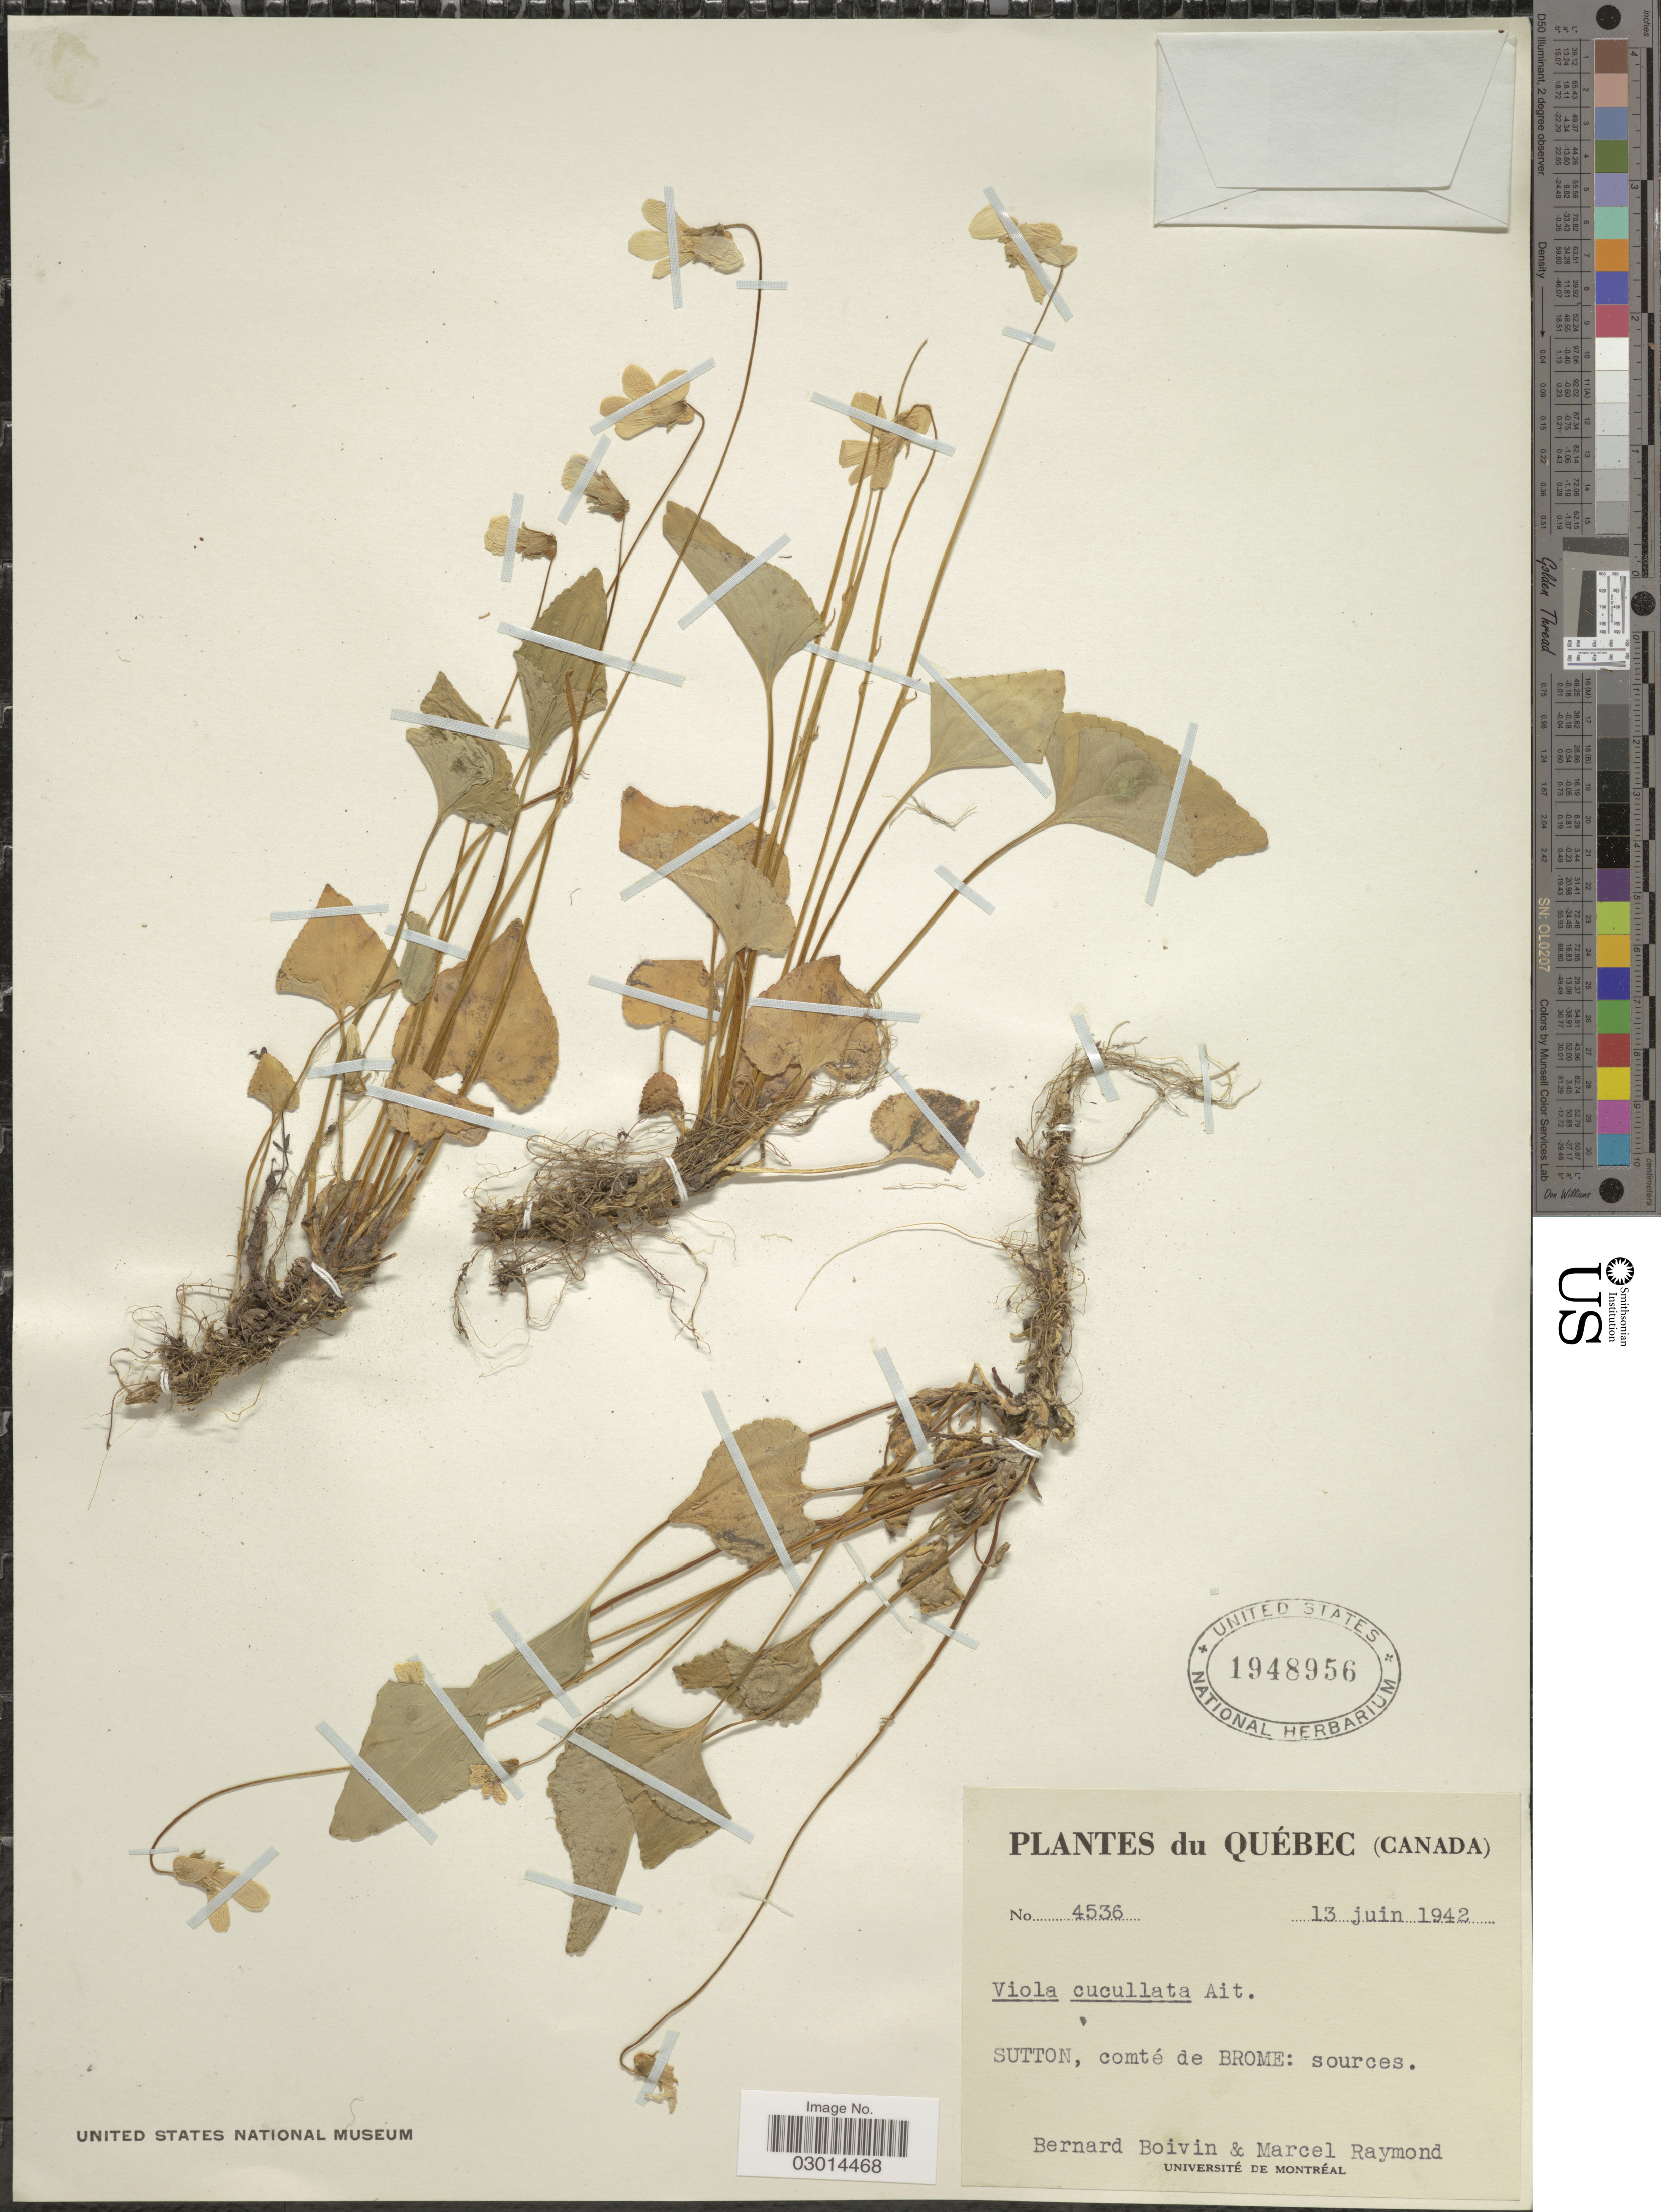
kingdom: Plantae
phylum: Tracheophyta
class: Magnoliopsida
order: Malpighiales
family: Violaceae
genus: Viola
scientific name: Viola cucullata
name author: Aiton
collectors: J. R. B. Boivin & M. Raymond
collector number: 4536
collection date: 1942-06-13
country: Canada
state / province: Quebec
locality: Sutton, comté de Brome: sources.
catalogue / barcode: US 1948956